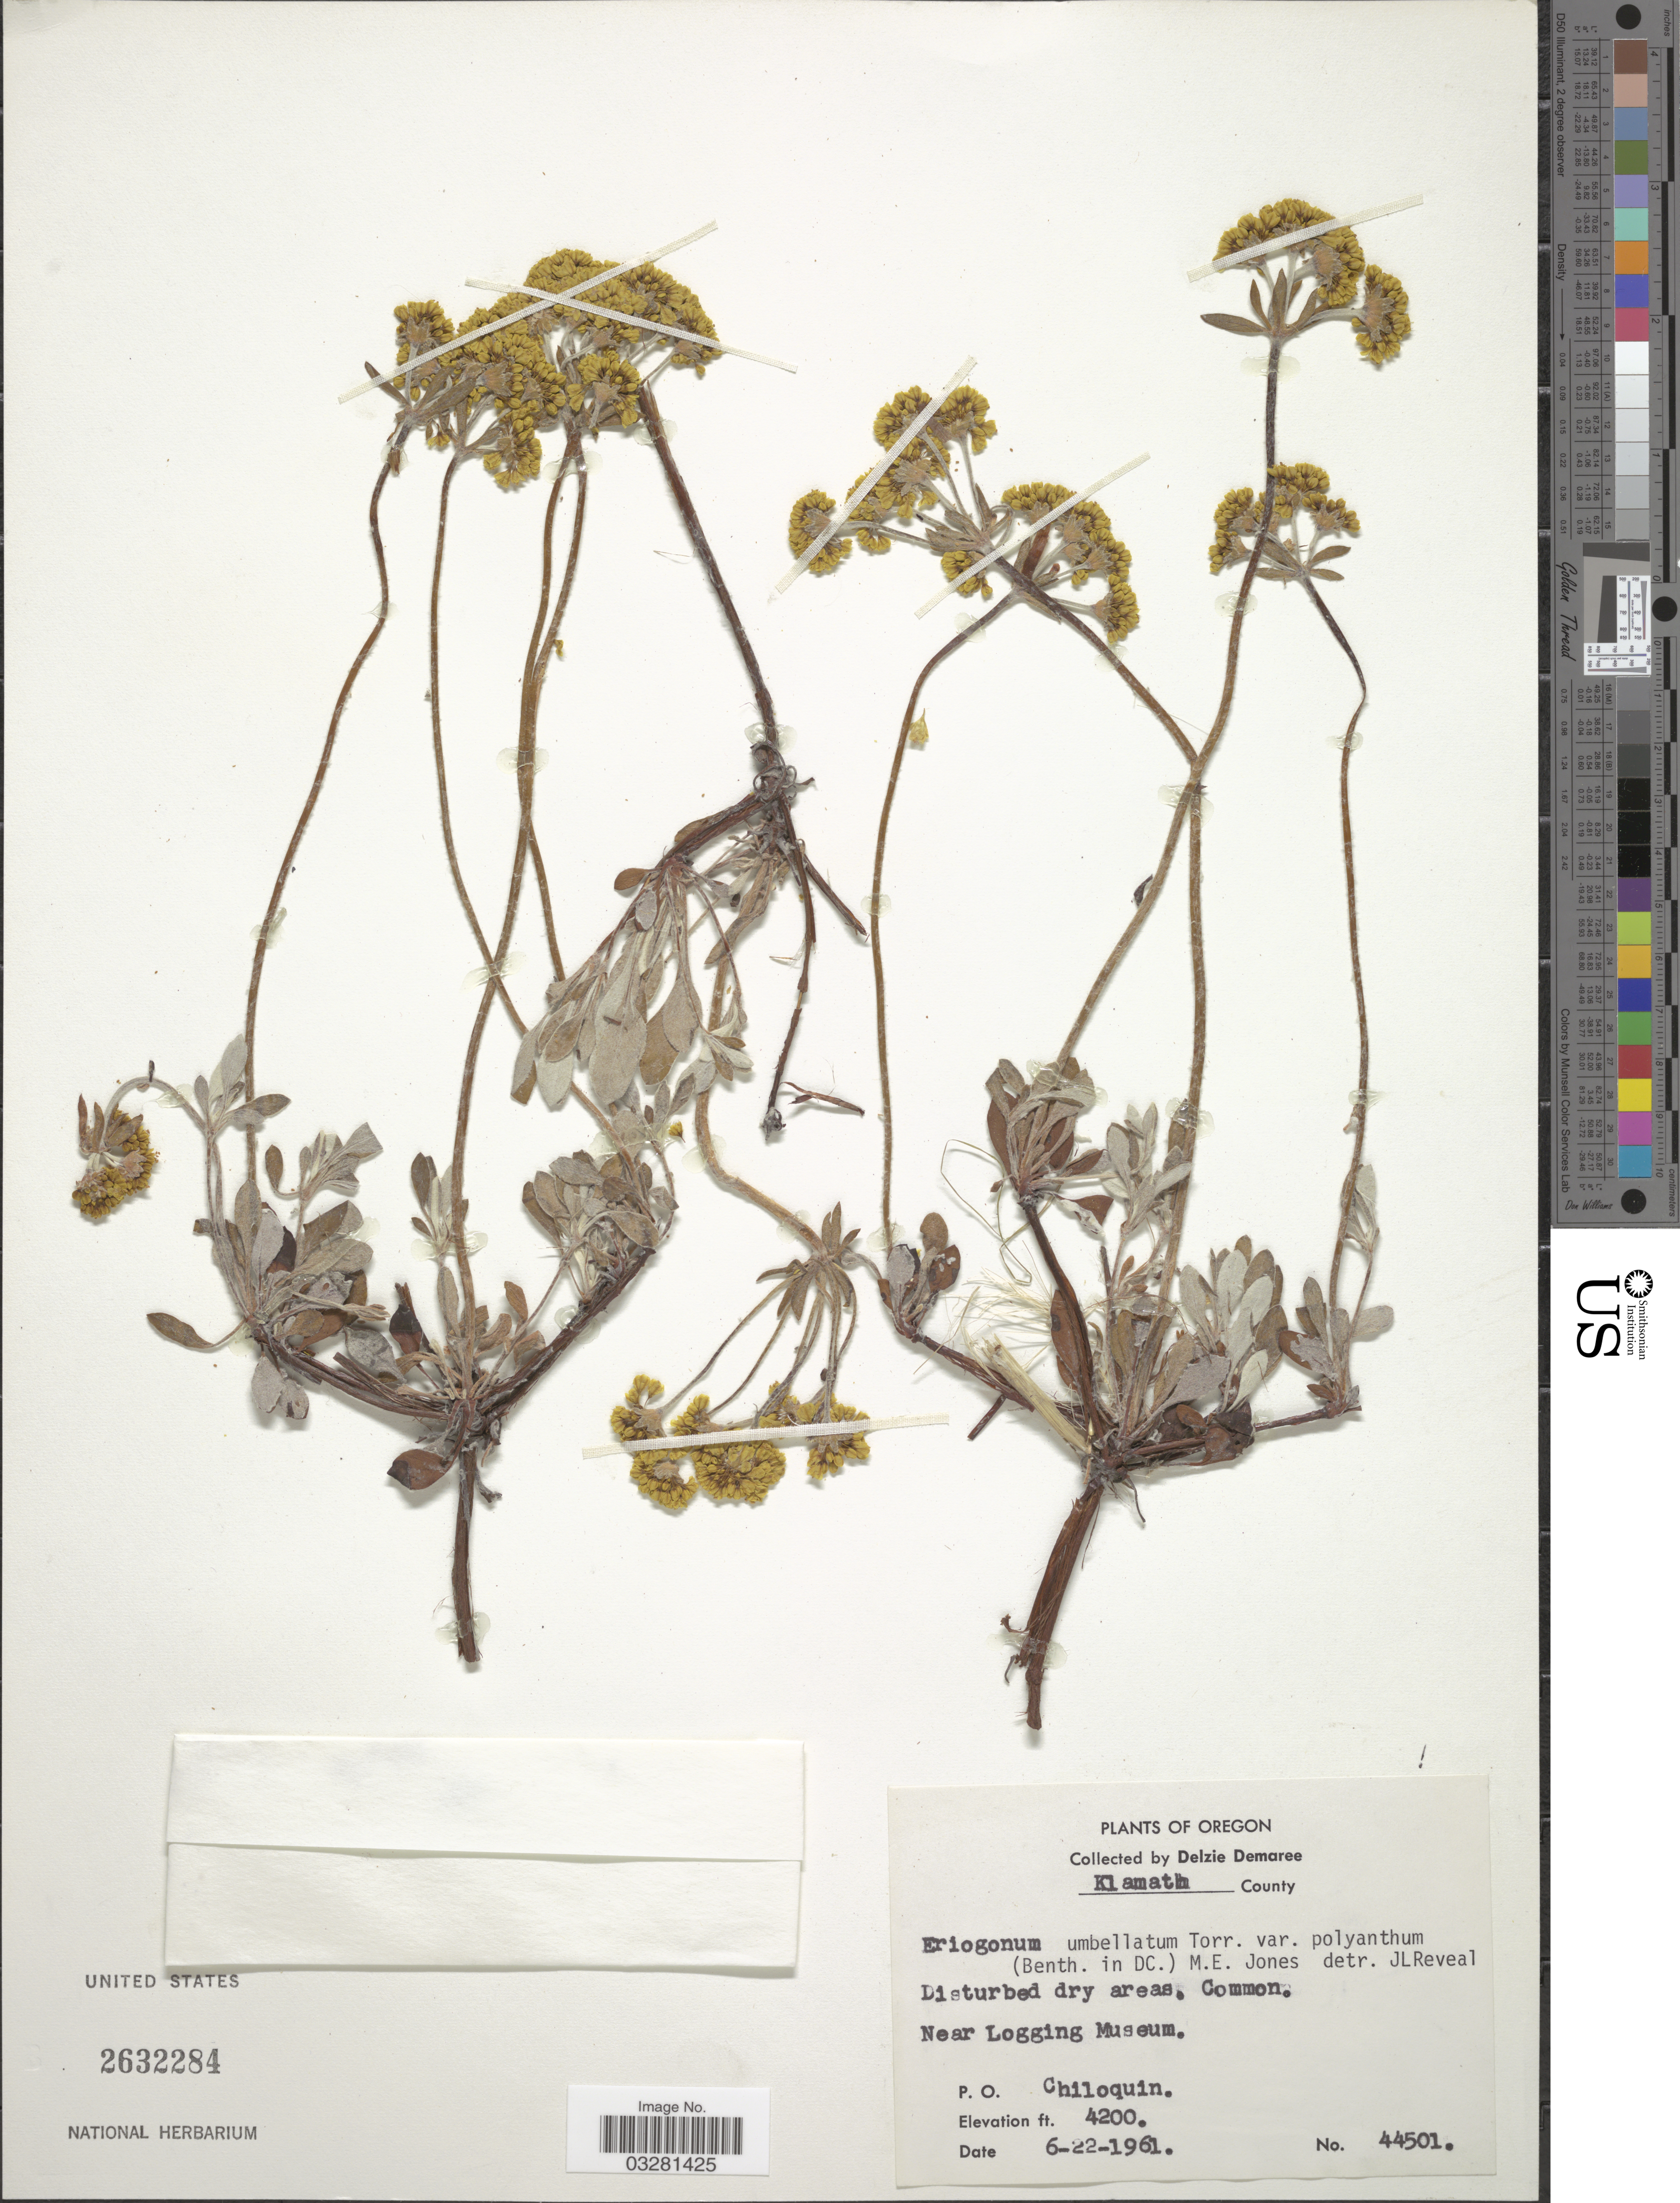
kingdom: Plantae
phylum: Tracheophyta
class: Magnoliopsida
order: Caryophyllales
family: Polygonaceae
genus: Eriogonum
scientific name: Eriogonum biumbellatum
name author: Rydb.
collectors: D. Demaree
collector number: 44501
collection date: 1961-06-22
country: United States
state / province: Oregon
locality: Klamath County. Near Logging Museum. P. O. Chiloquin.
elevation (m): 1280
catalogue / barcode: US 2632284